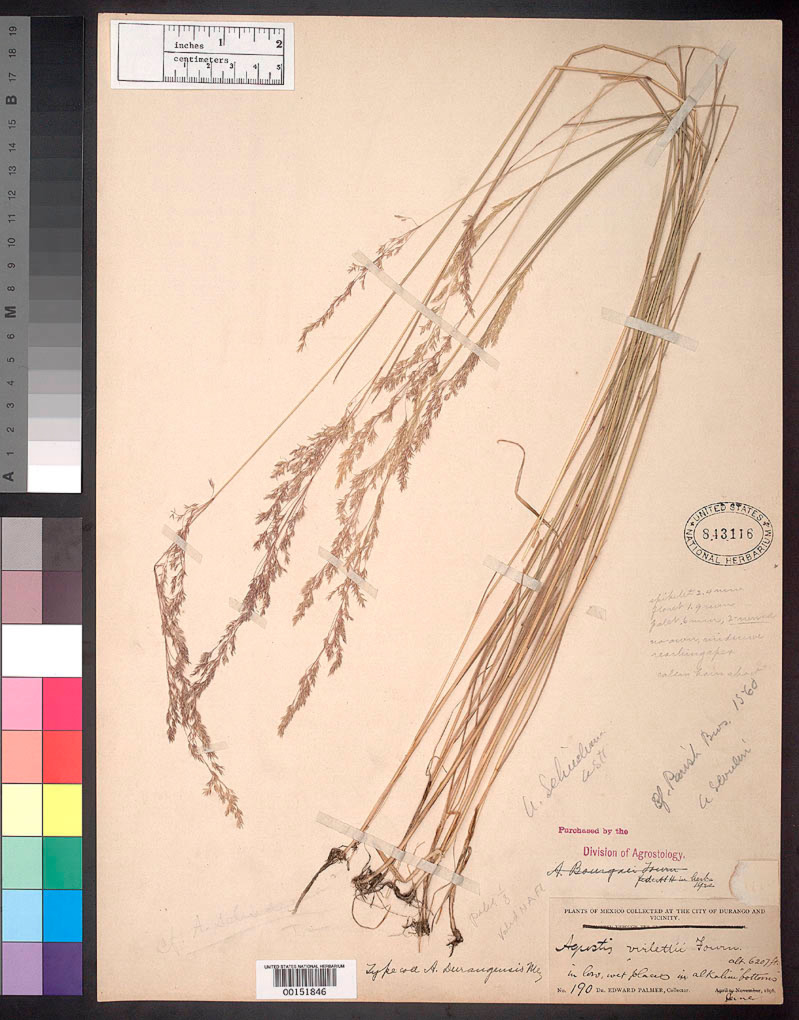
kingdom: Plantae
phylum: Tracheophyta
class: Liliopsida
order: Poales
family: Poaceae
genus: Agrostis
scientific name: Agrostis durangensis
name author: Mez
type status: Isotype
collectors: E. Palmer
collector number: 190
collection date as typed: Jun 1896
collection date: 1896-06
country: Mexico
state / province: Durango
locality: Low wet places in alkaline bottoms.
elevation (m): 1892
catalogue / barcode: US 843116